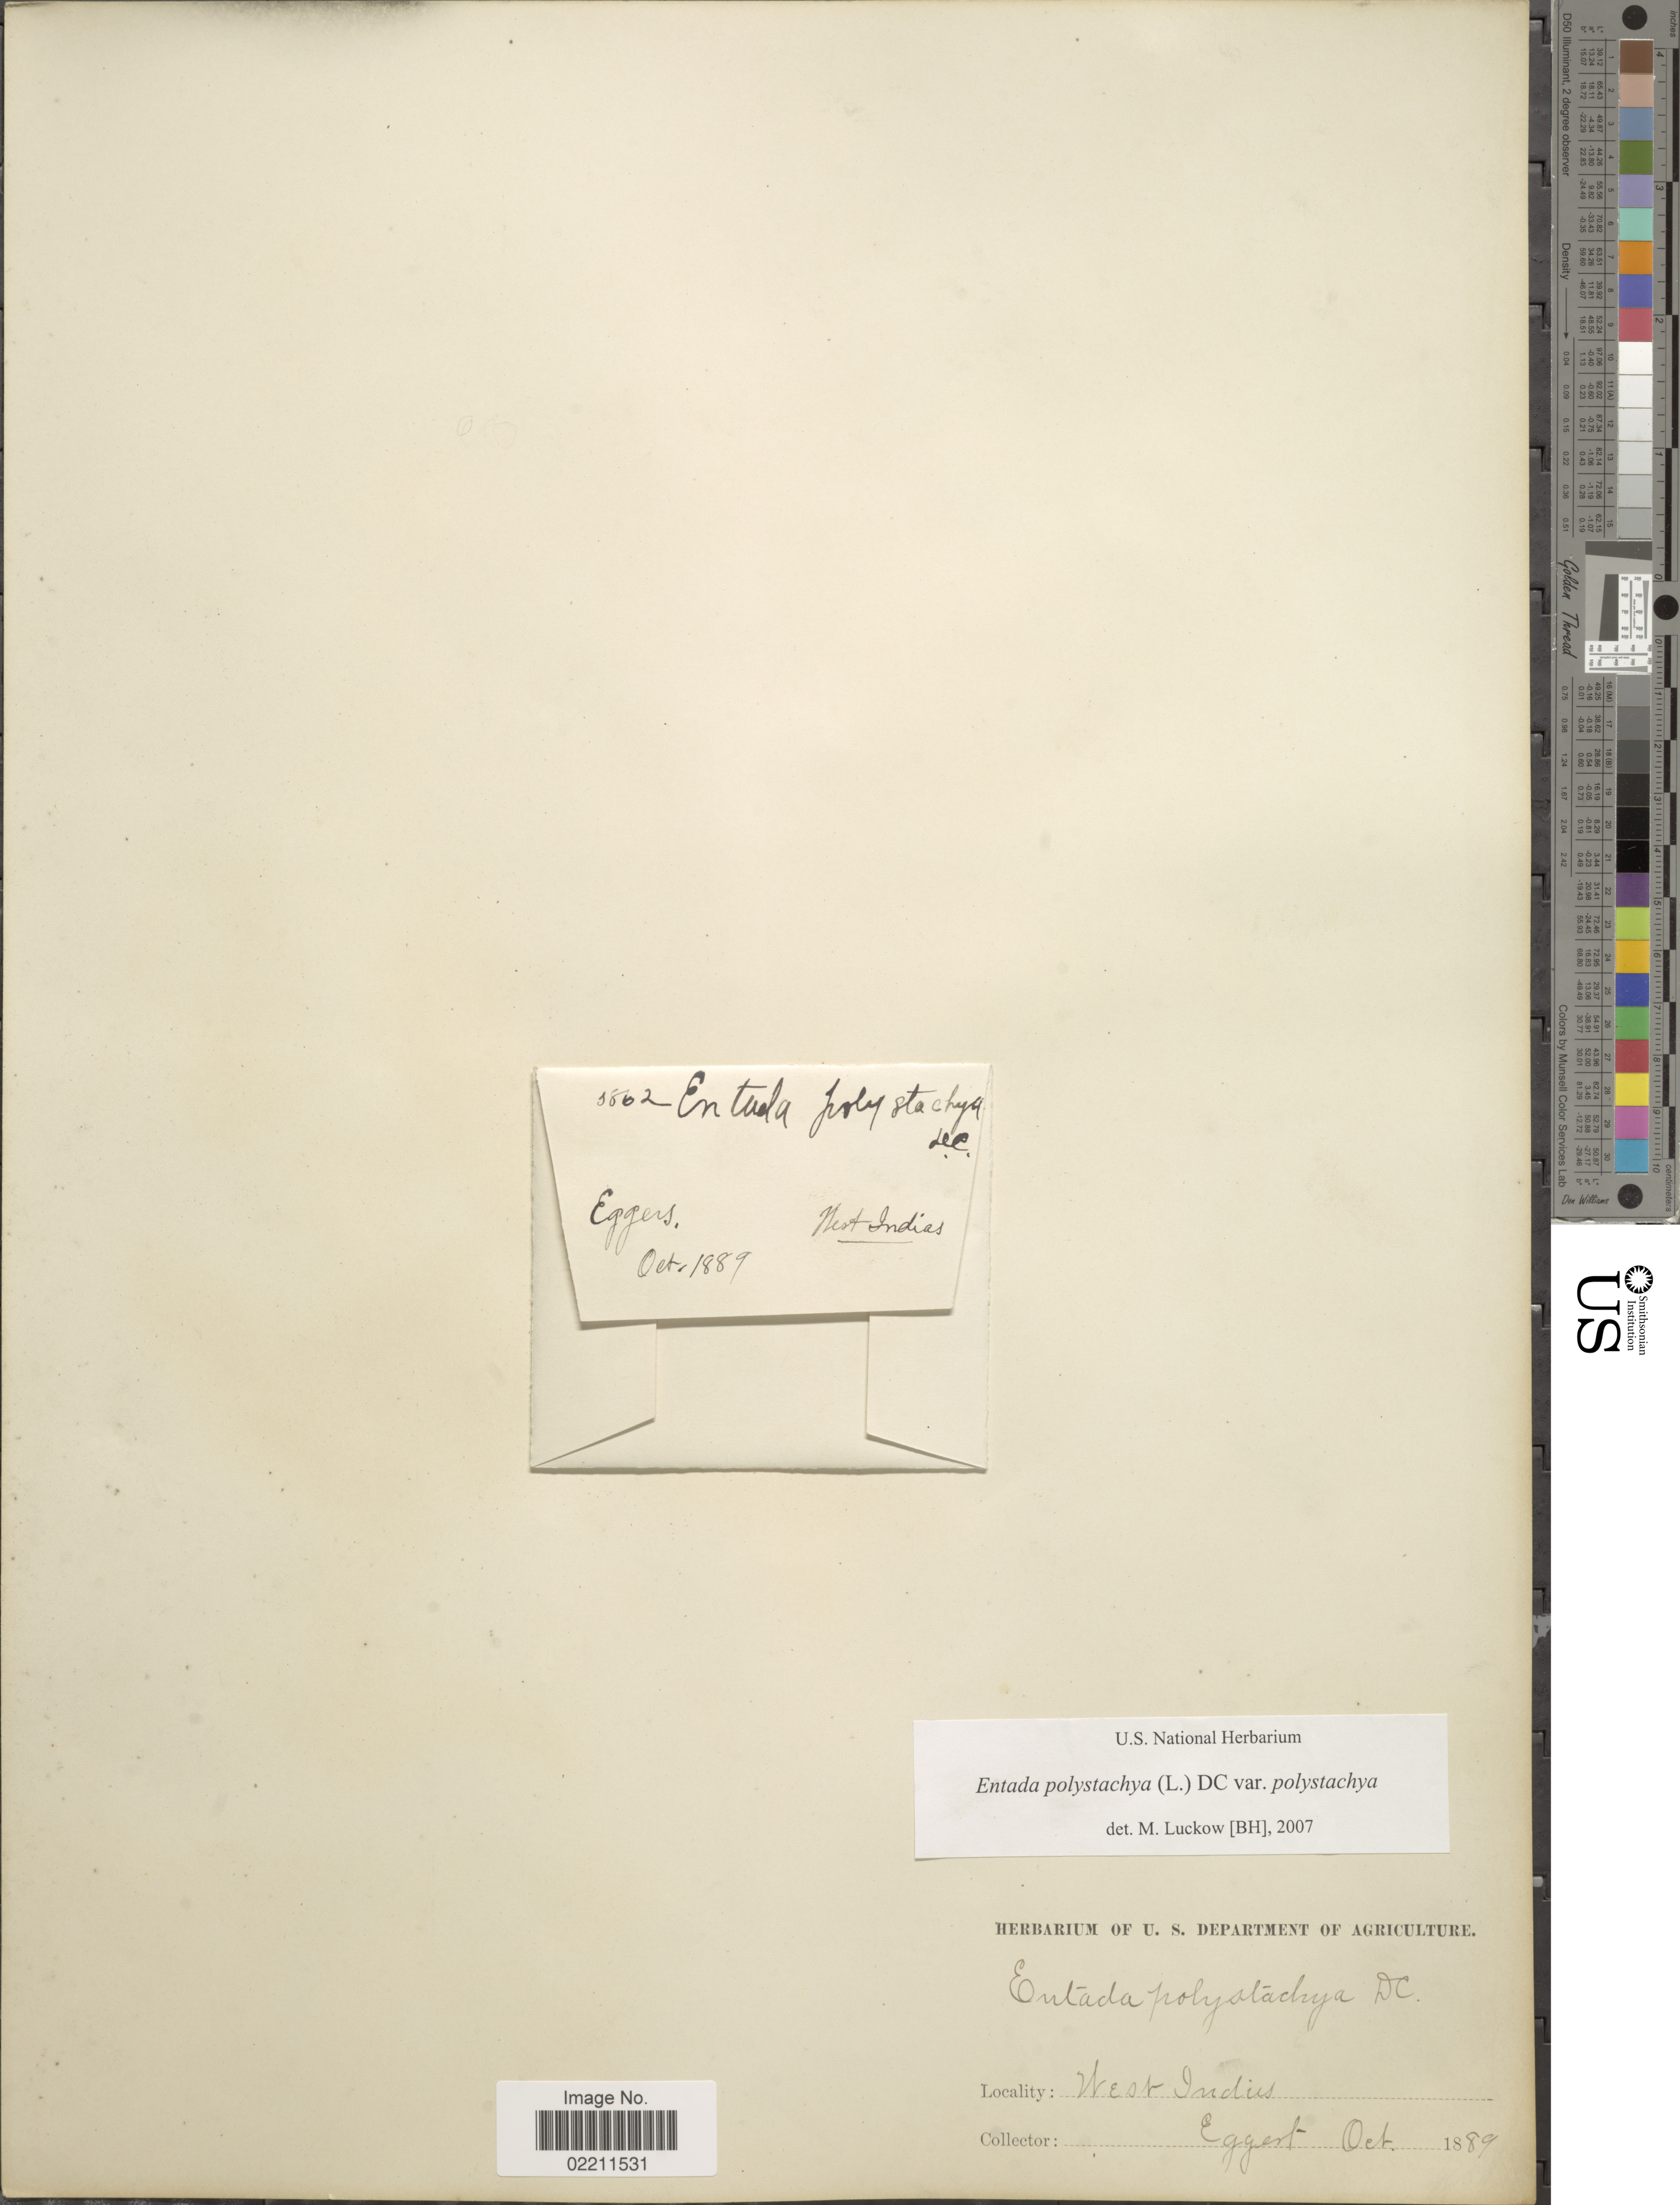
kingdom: Plantae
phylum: Tracheophyta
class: Magnoliopsida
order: Fabales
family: Fabaceae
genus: Entada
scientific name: Entada polystachya var. polystachya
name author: (L.) DC.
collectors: -. Eggers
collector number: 5862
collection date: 1889-10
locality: West Indies.